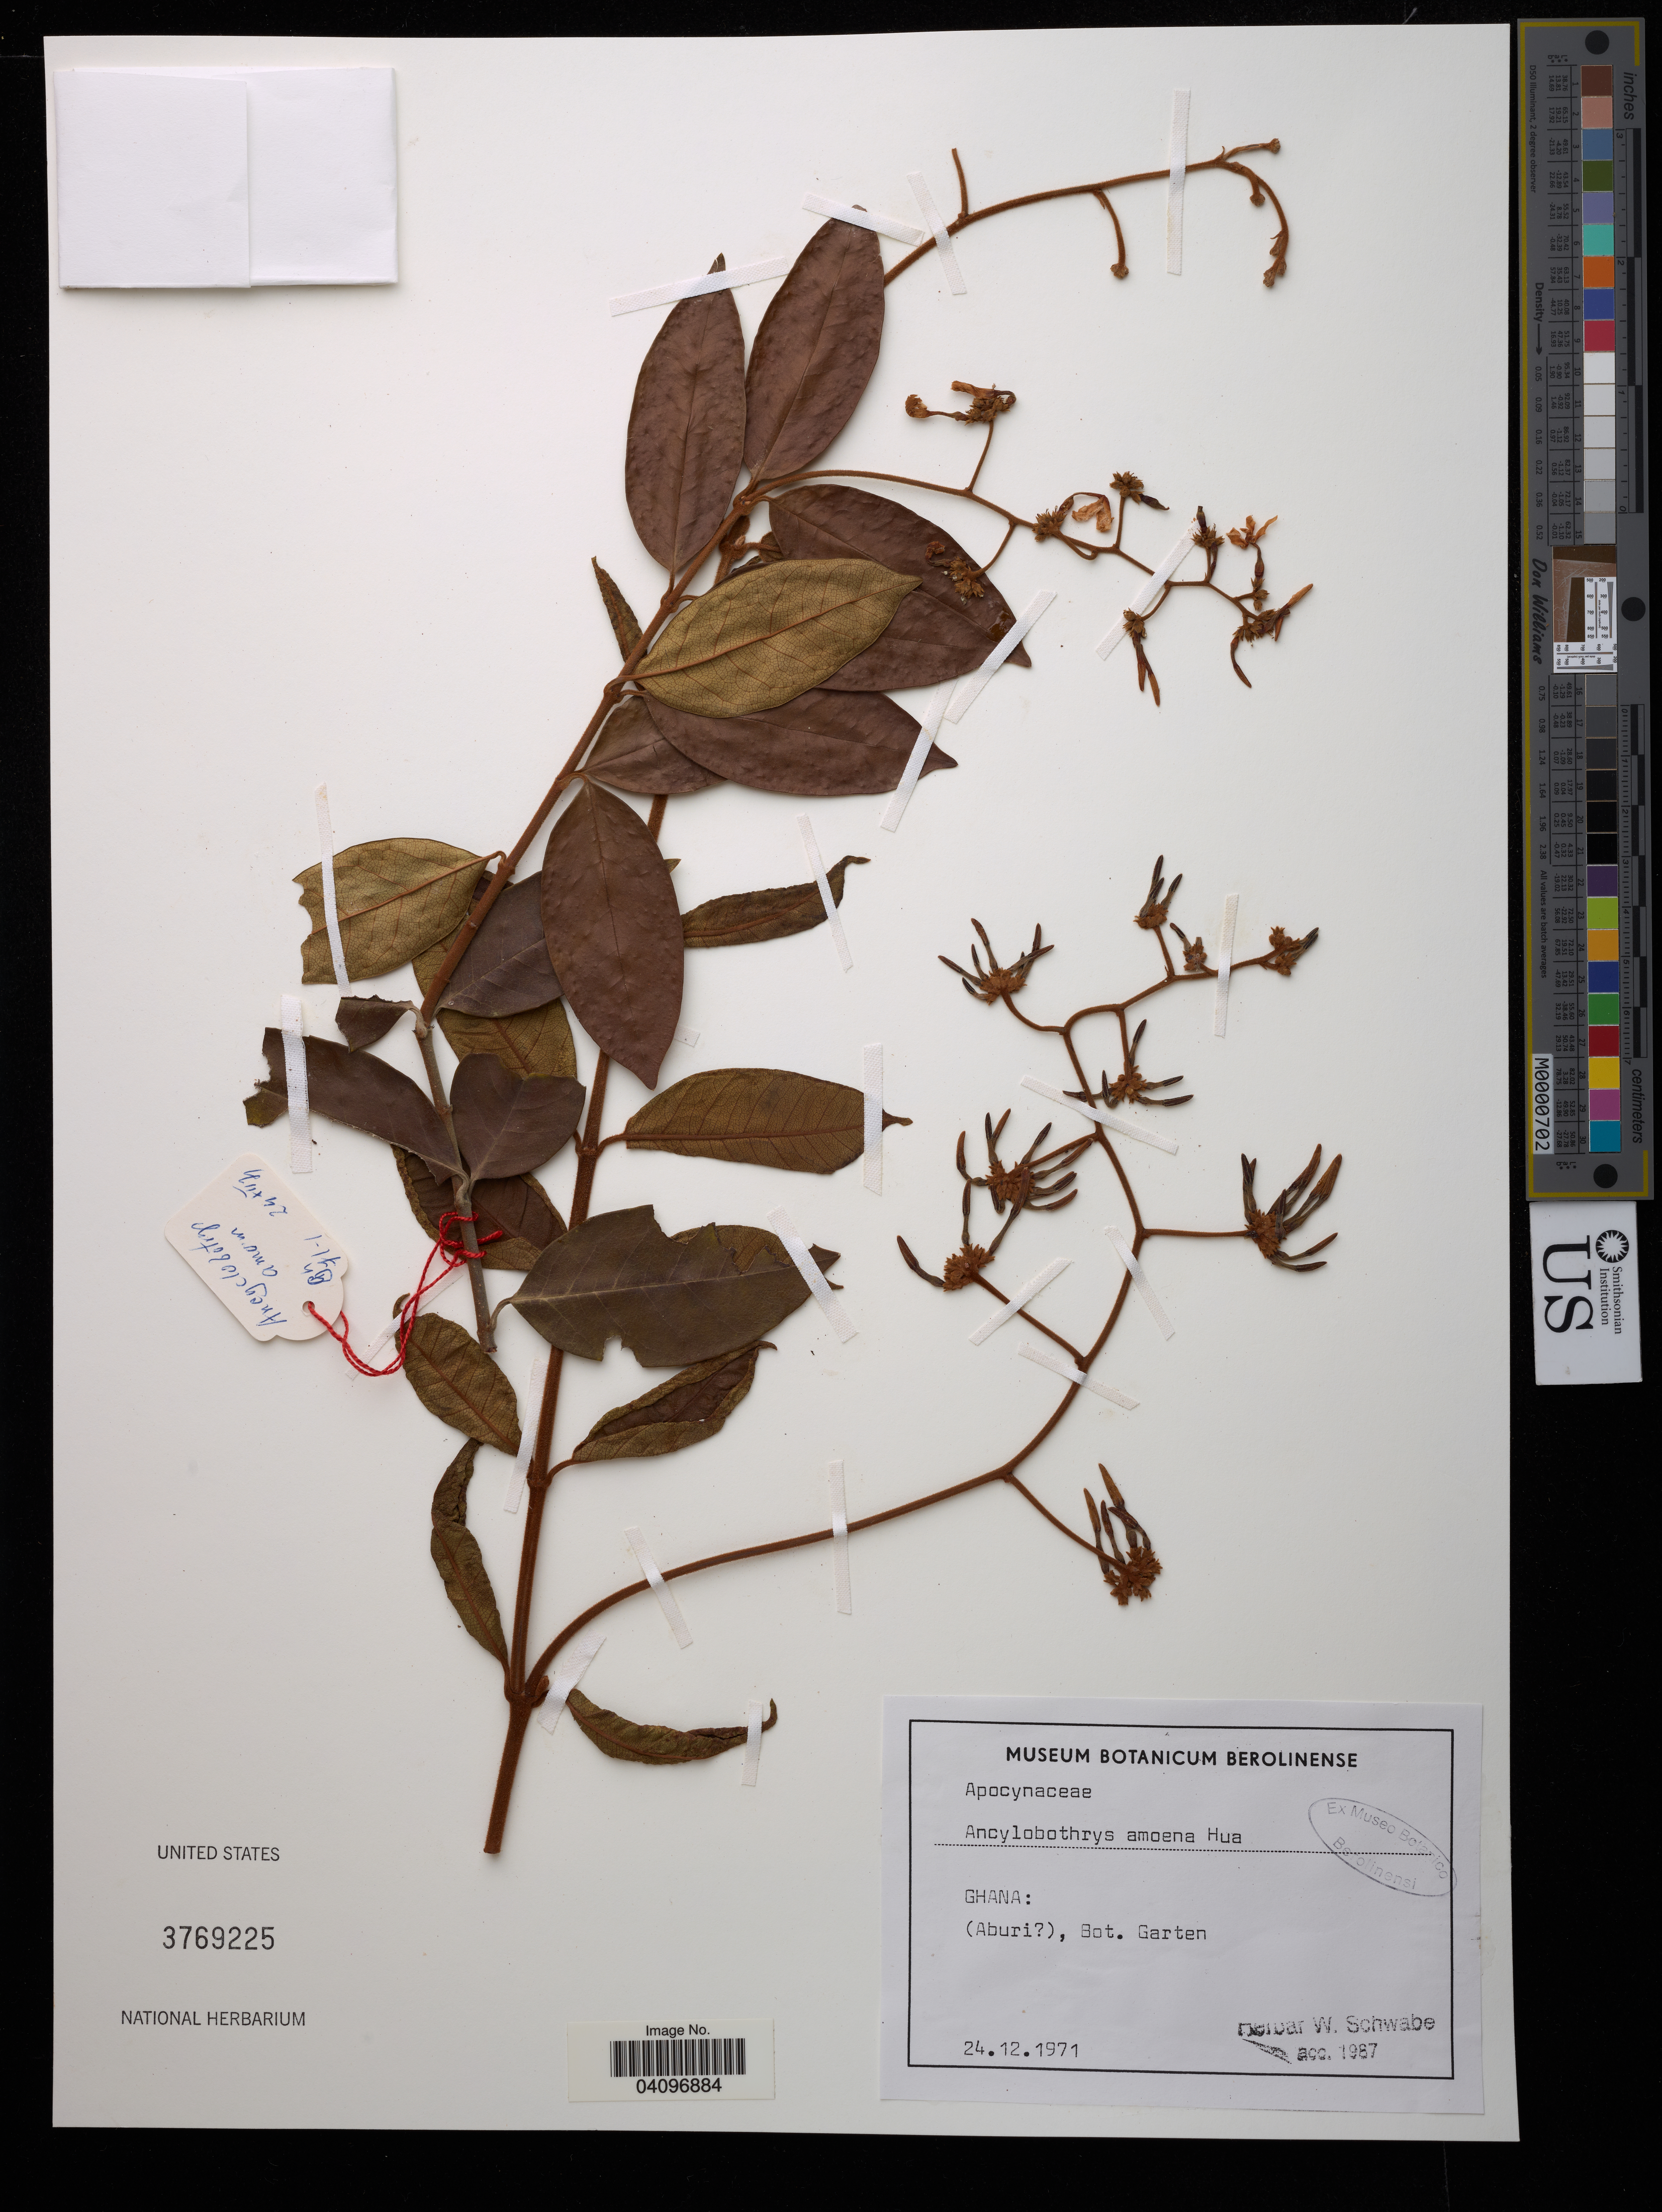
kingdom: Plantae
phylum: Tracheophyta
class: Magnoliopsida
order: Gentianales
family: Apocynaceae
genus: Ancylobothrys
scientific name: Ancylobothrys amoena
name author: Hua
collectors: W. Schwabe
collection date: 1971-12-24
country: Ghana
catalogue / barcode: US 3769225